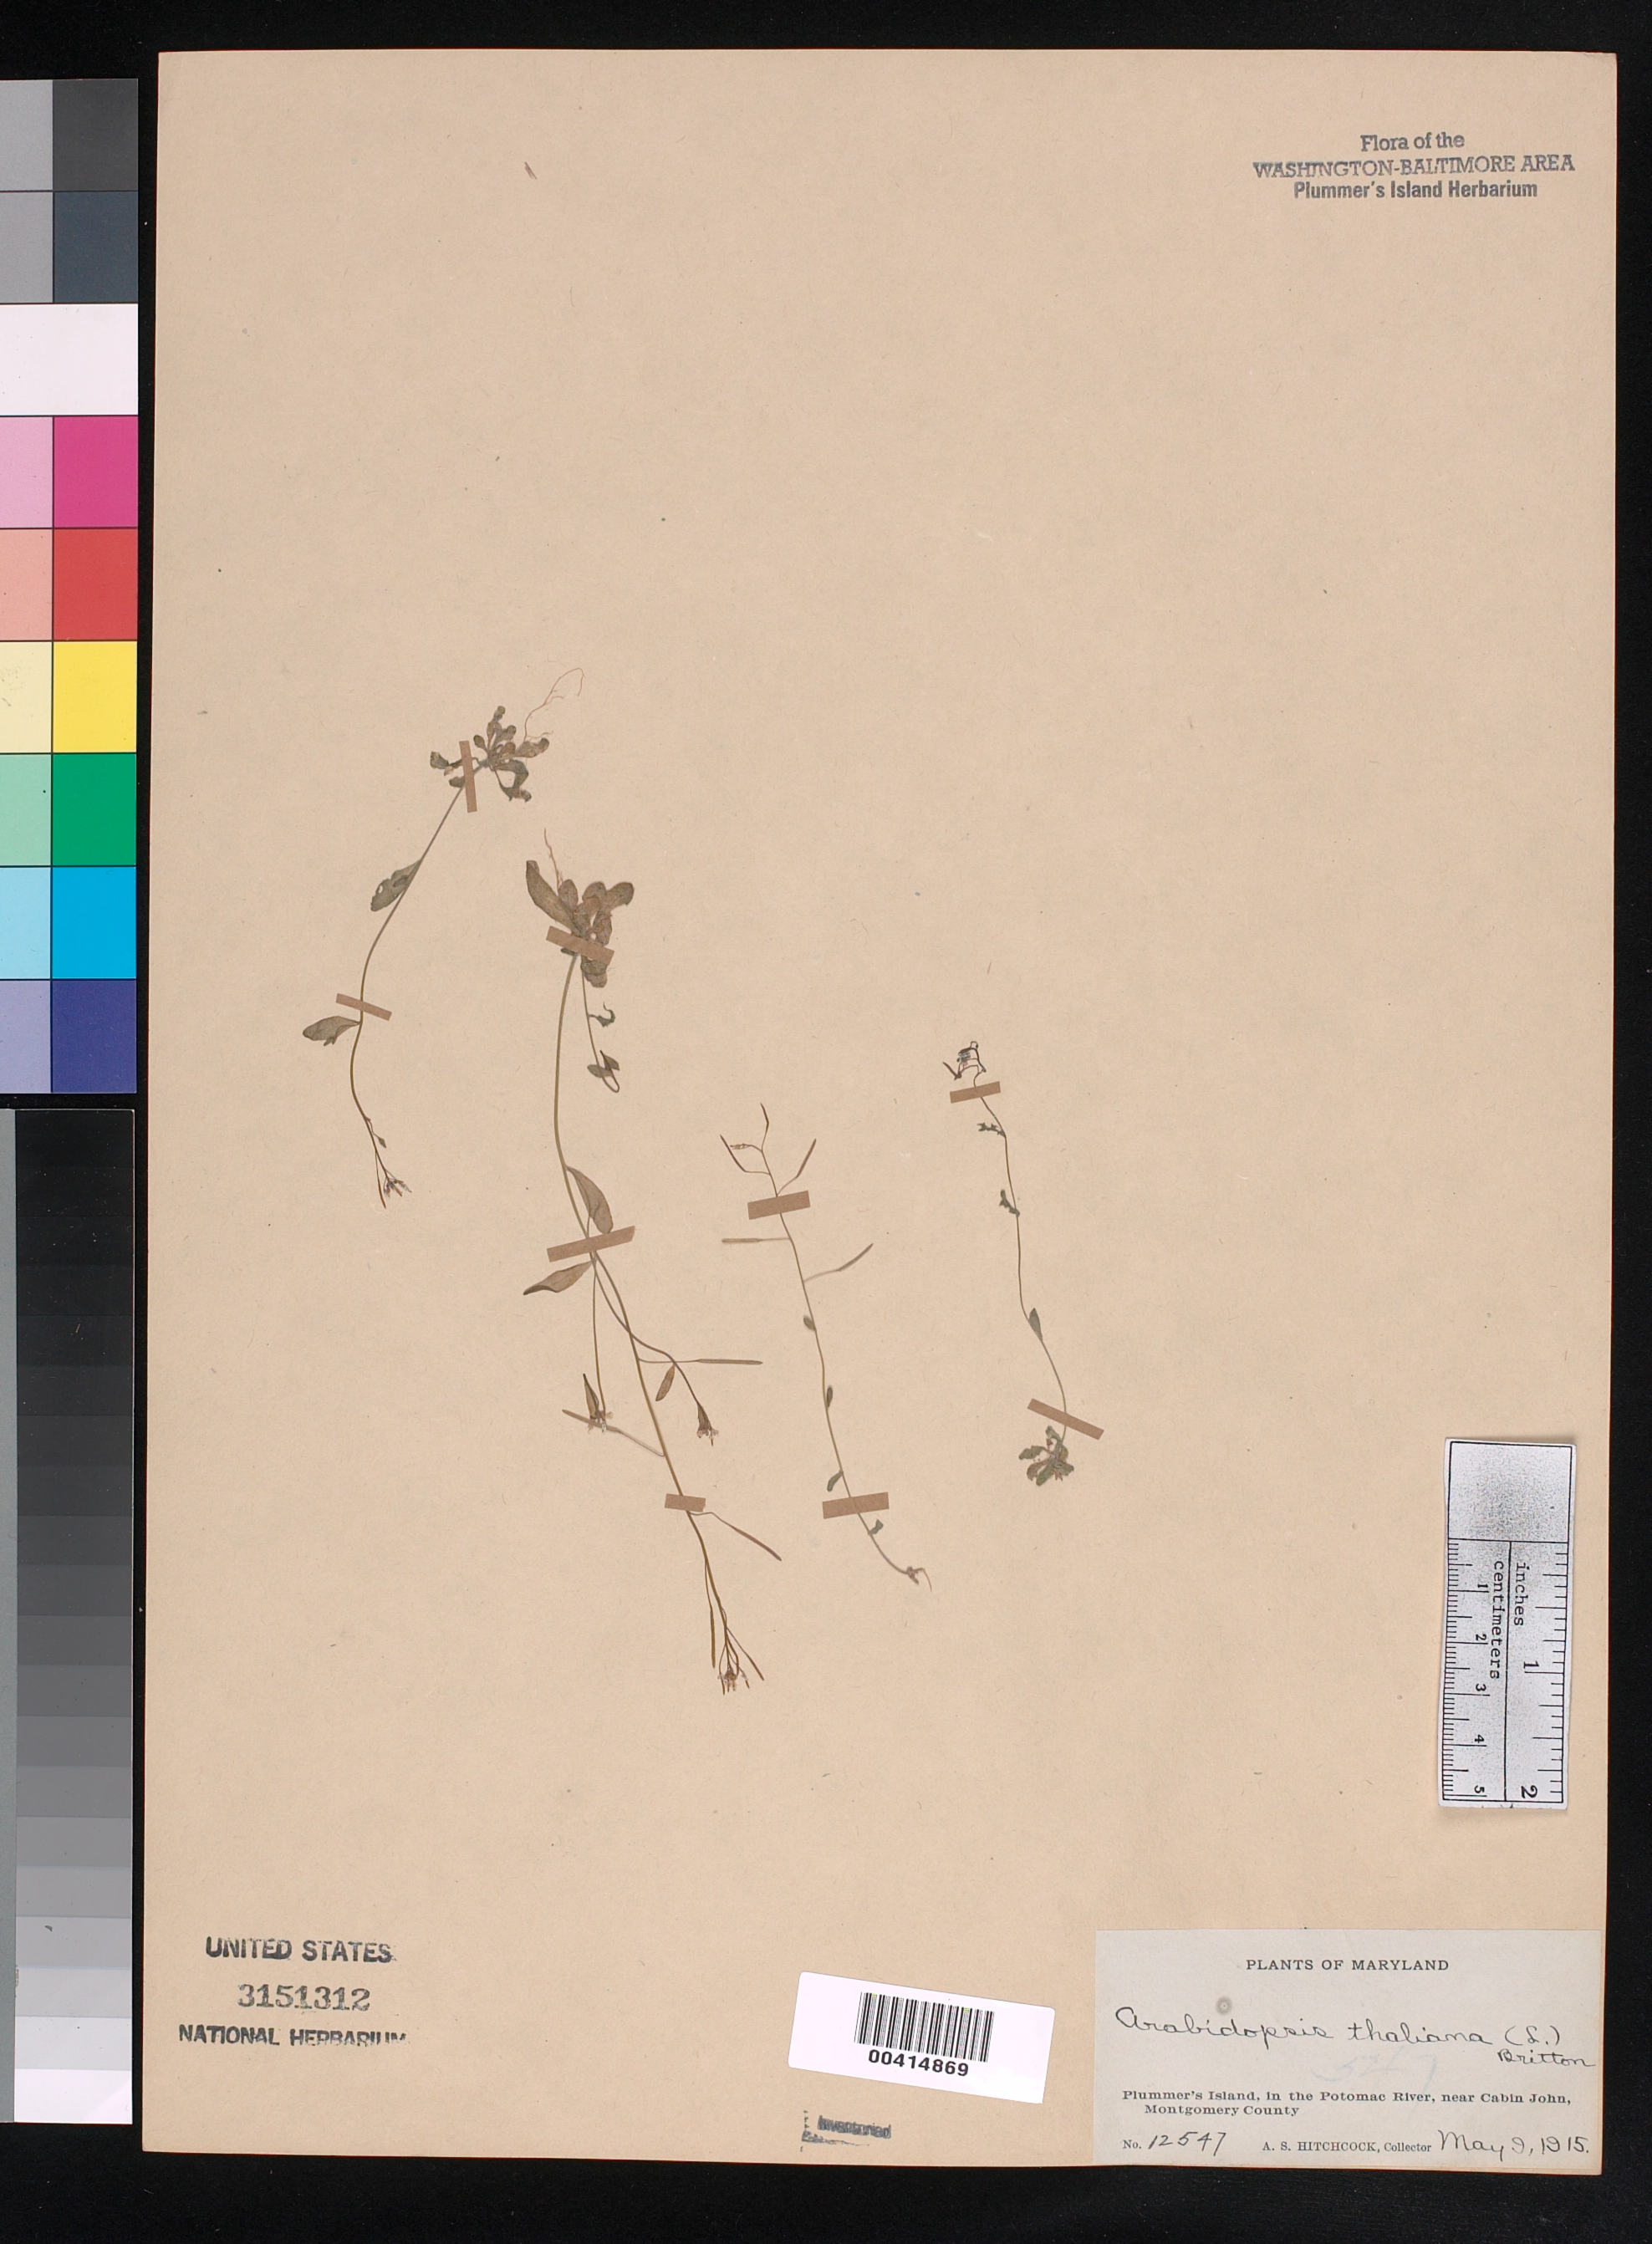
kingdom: Plantae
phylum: Tracheophyta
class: Magnoliopsida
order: Brassicales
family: Brassicaceae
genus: Arabidopsis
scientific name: Arabidopsis thaliana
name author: (L.) Heynh.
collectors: A. S. Hitchcock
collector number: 12547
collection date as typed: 09 May 1915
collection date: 1915-05-09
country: United States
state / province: Maryland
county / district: Montgomery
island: Plummers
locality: Plummer's Island C. & O. Canal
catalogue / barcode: US 3151312